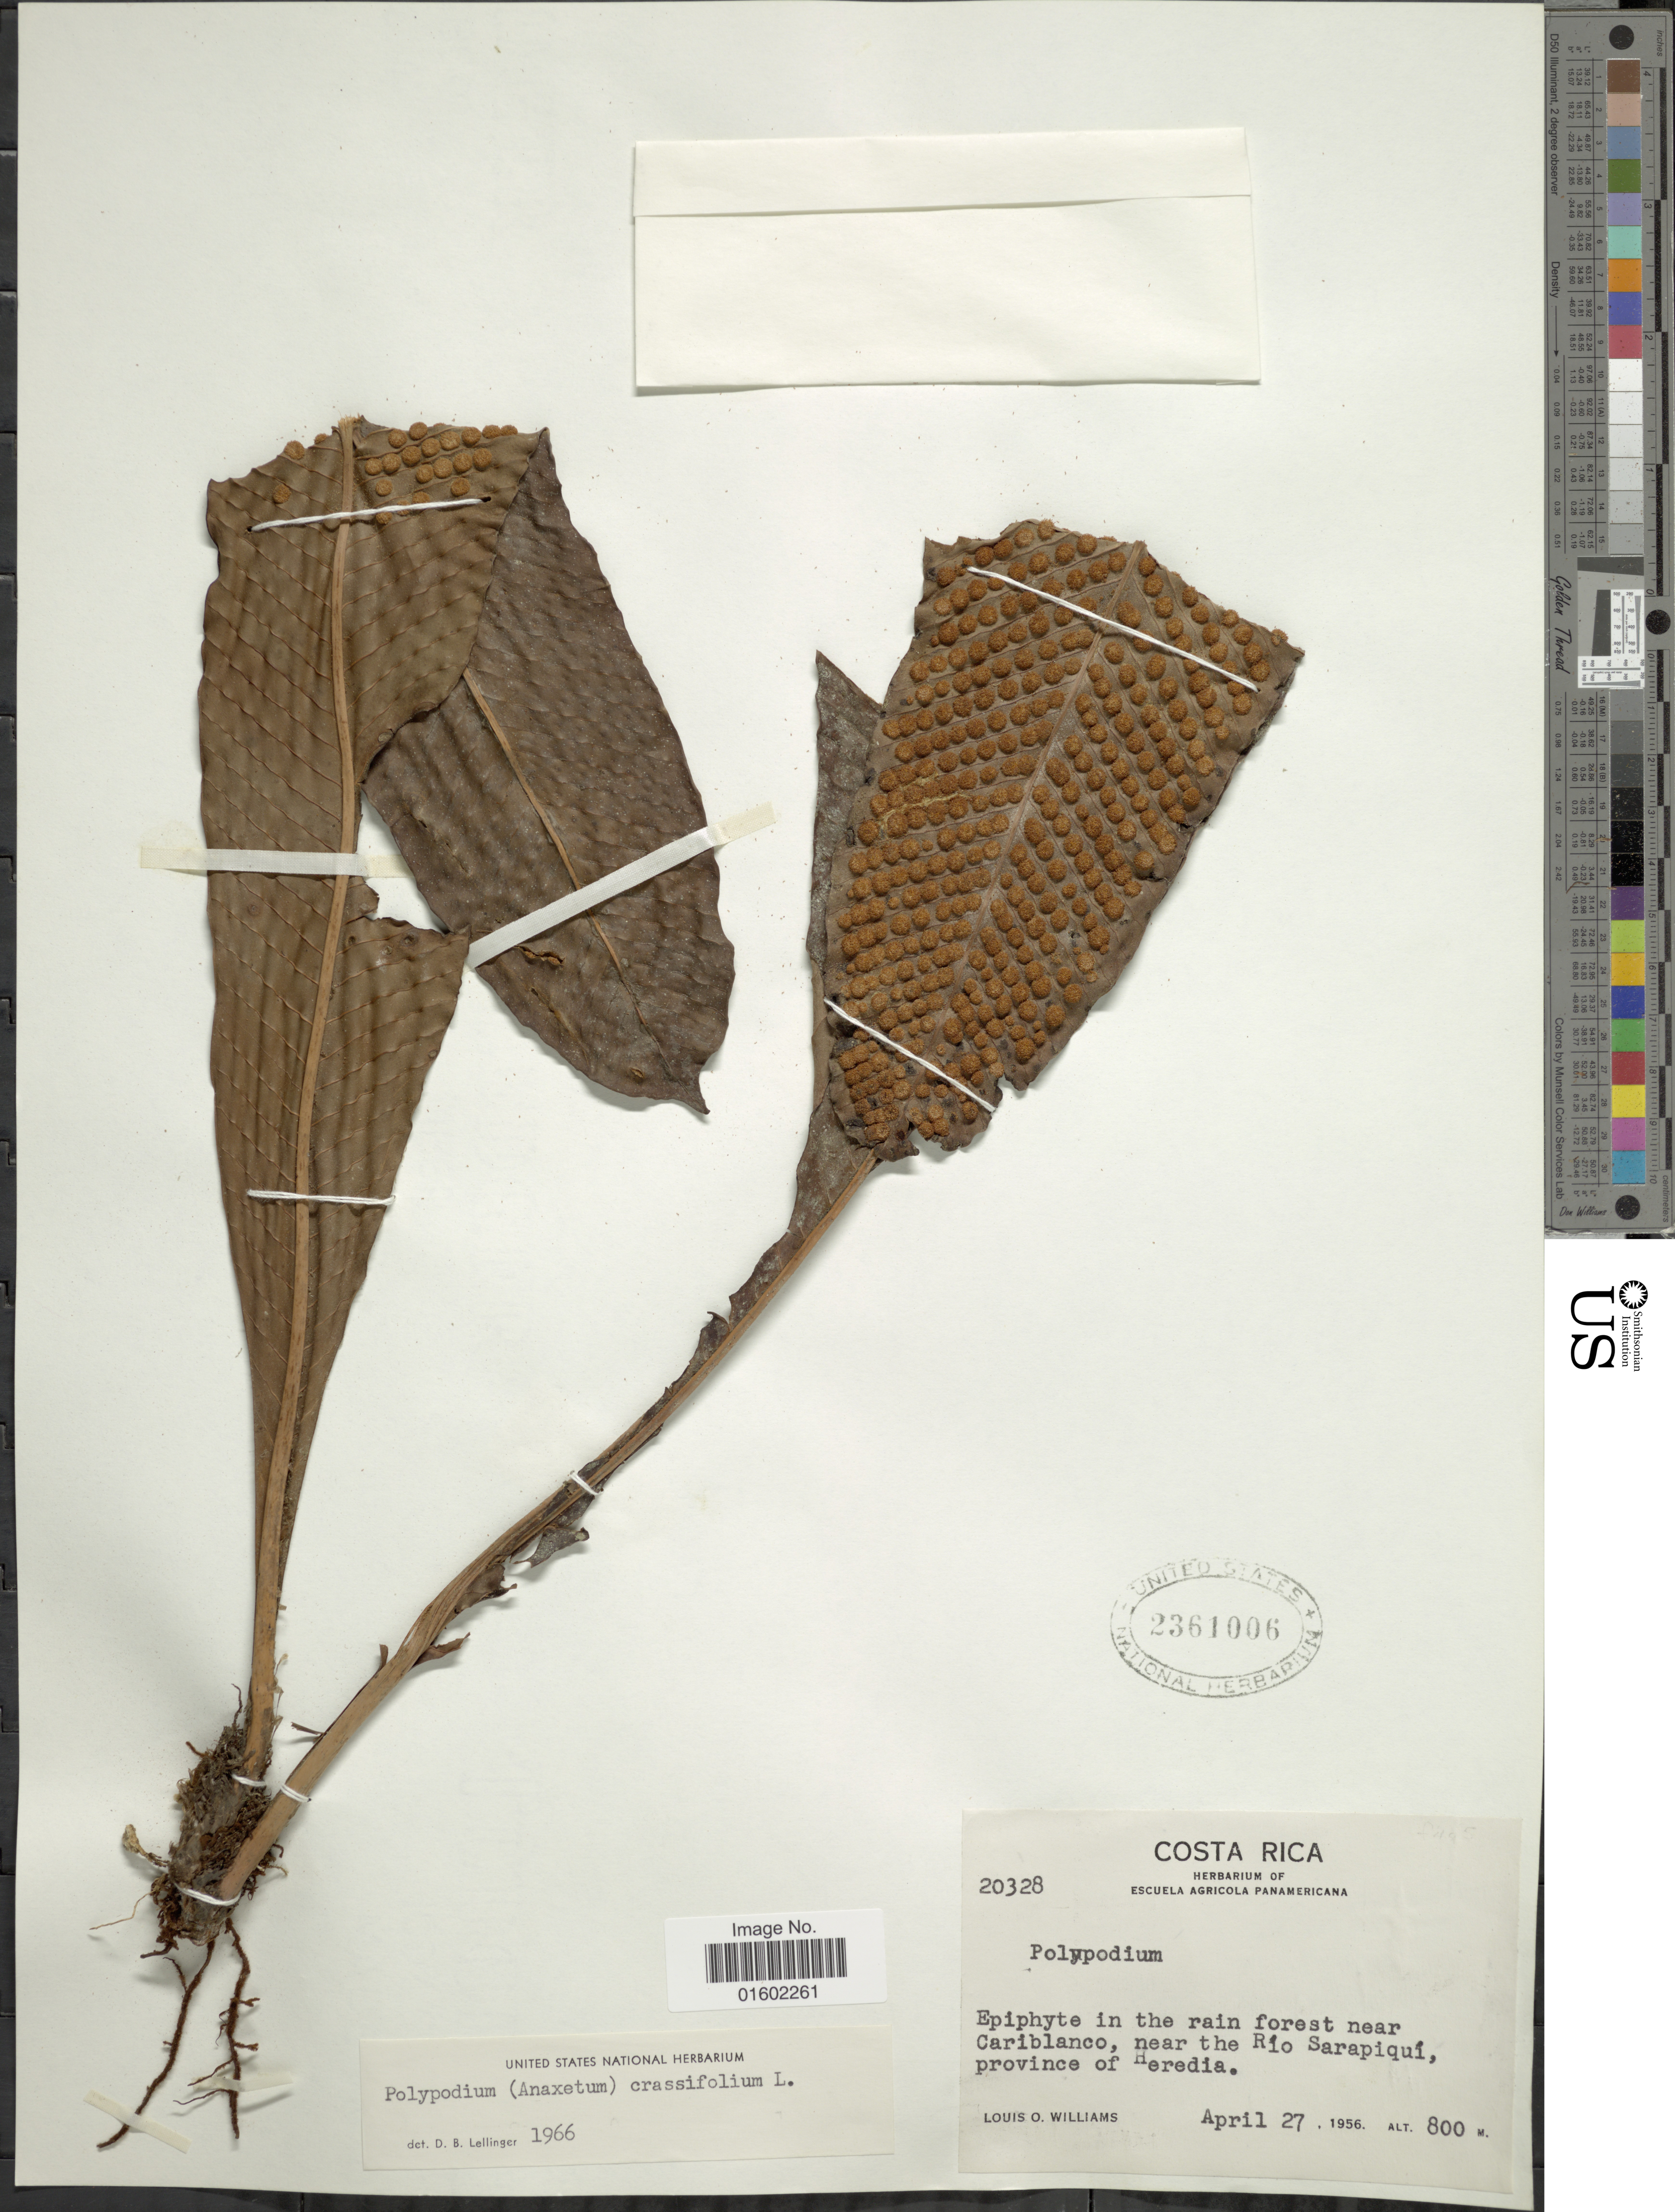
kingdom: Plantae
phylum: Tracheophyta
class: Polypodiopsida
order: Polypodiales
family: Polypodiaceae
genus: Niphidium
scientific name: Niphidium crassifolium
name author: (L.) Lellinger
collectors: L. O. Williams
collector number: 20328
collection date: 1956-04-27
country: Costa Rica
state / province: Heredia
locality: Near Cariblanco, near the Rio Sarapiqui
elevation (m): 800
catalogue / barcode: US 2361006